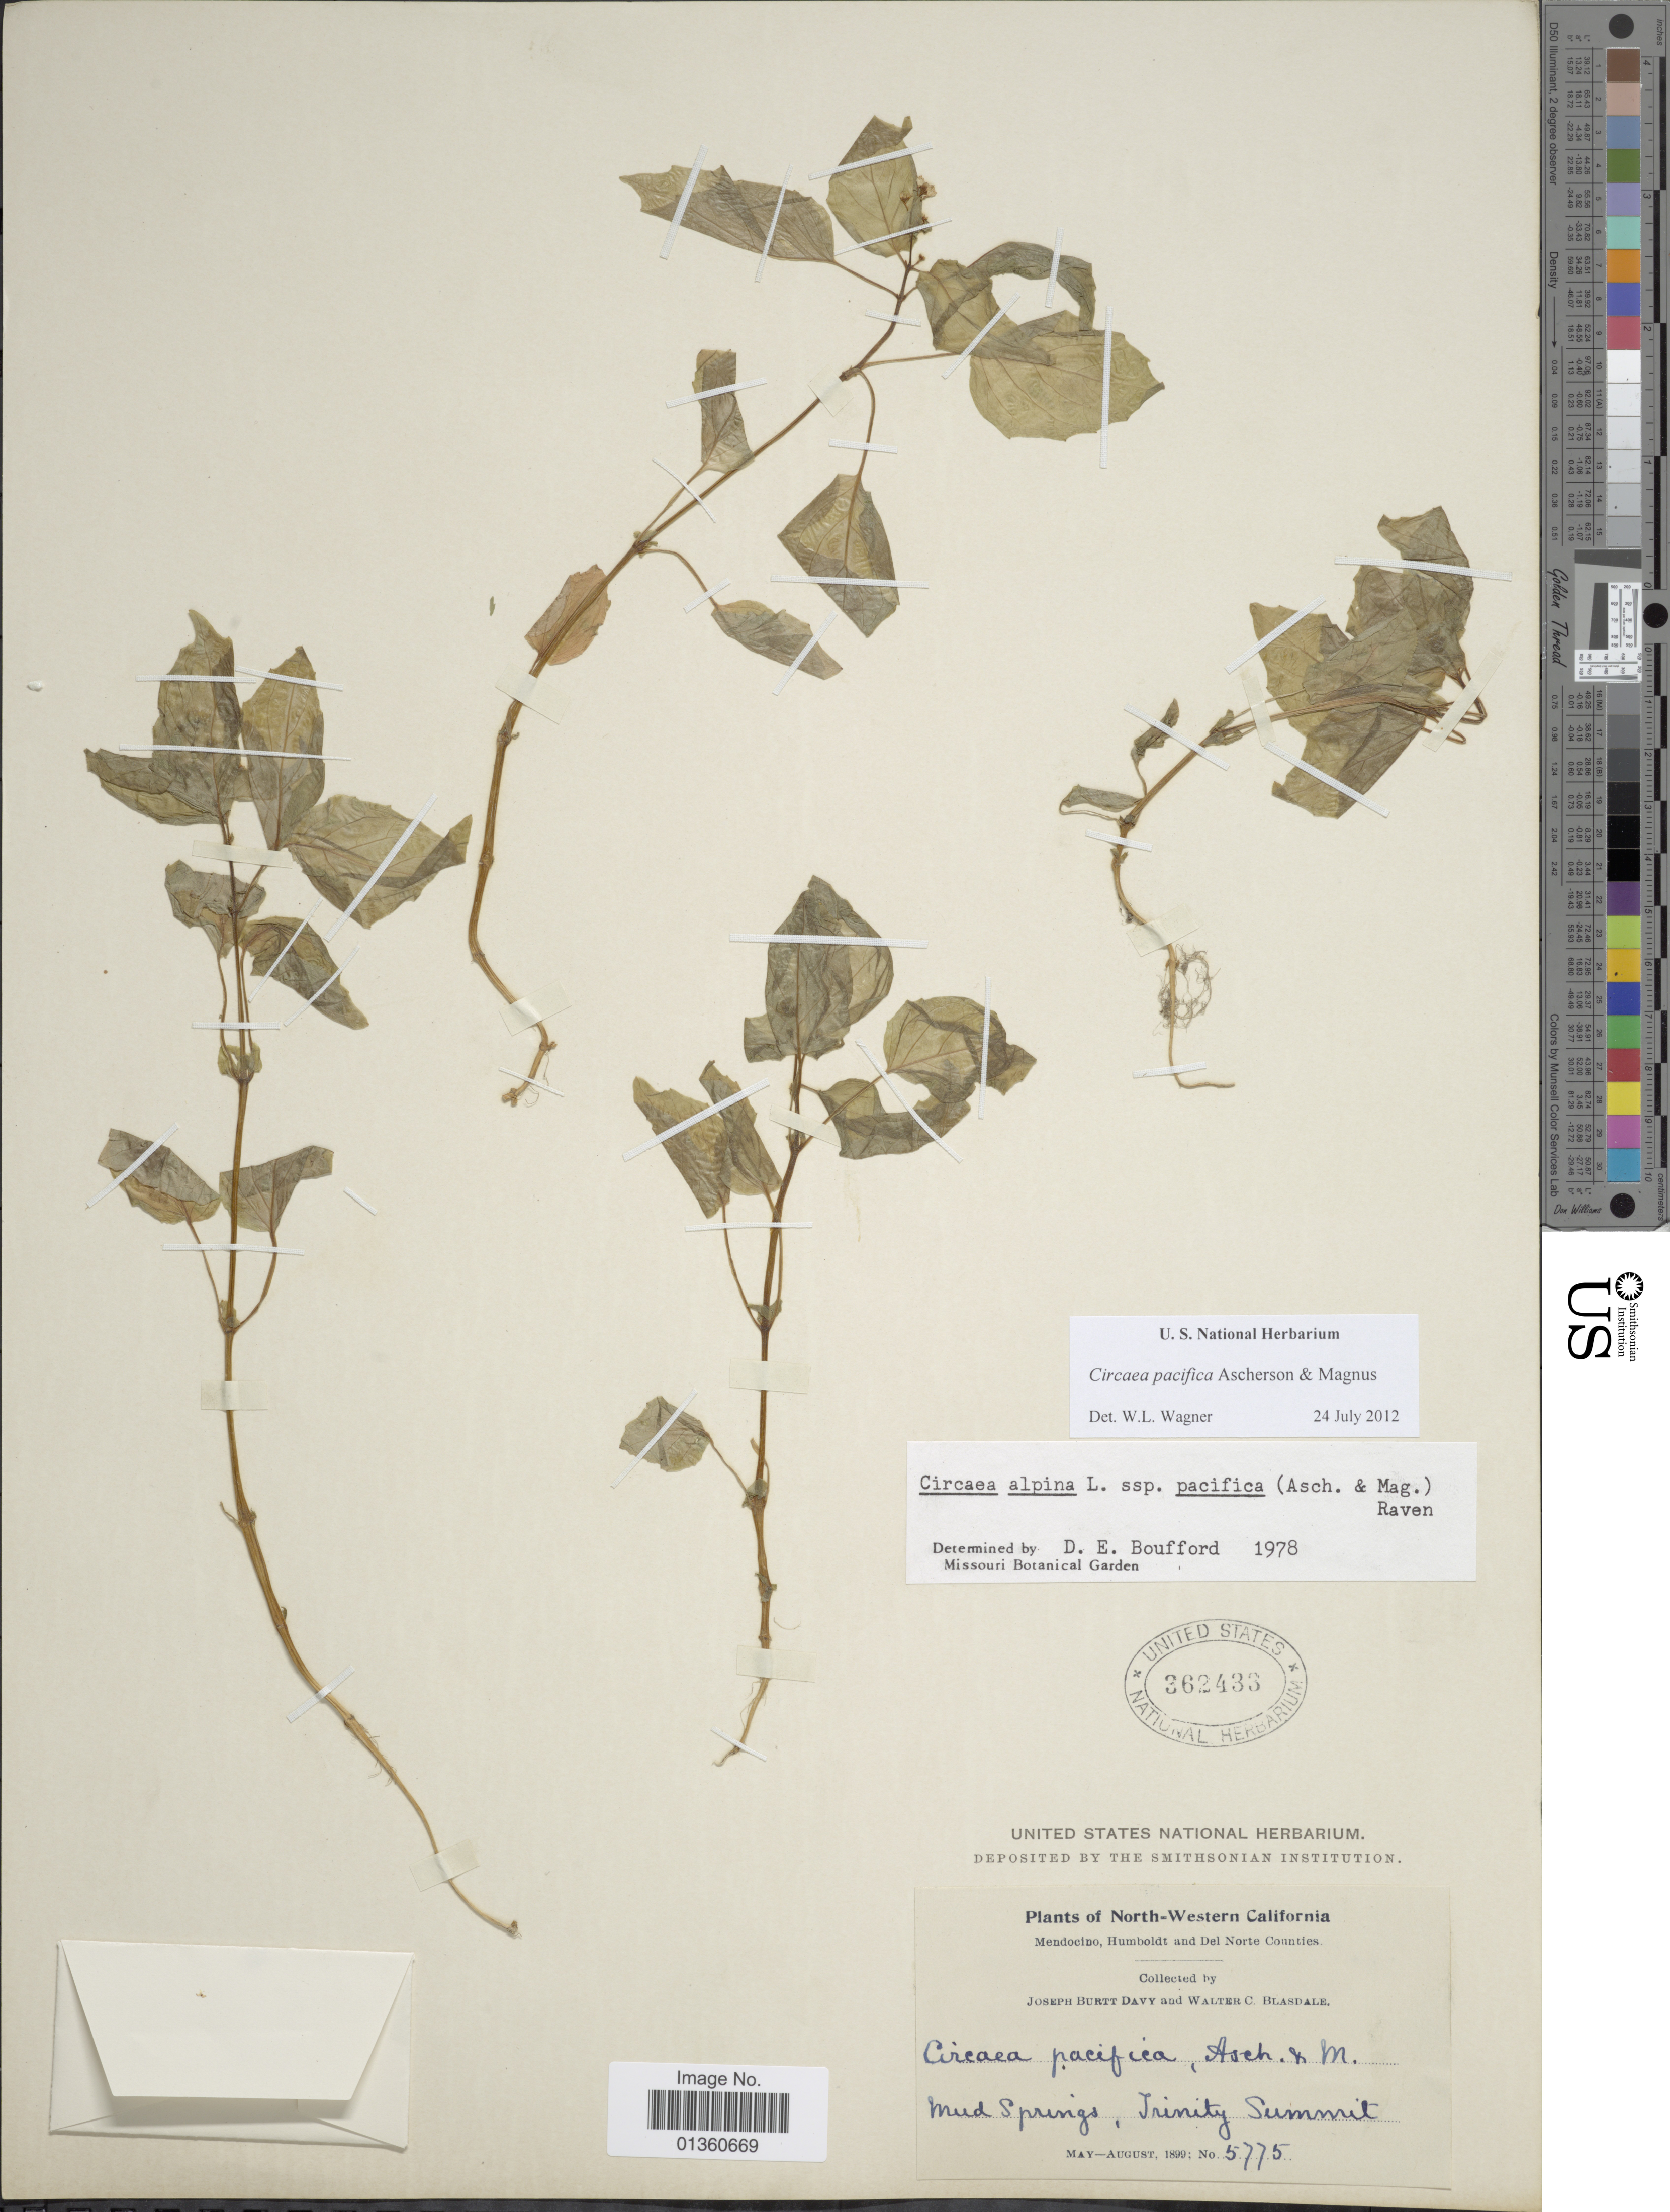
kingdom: Plantae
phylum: Tracheophyta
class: Magnoliopsida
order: Myrtales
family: Onagraceae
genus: Circaea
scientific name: Circaea pacifica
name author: Asch. & Magnus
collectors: J. Burtt Davy & W. Blasdale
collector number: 5775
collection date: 1899-05/1899-08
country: United States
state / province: California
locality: North-Western California. Mud Springs, Trinity Summit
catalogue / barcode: US 362433